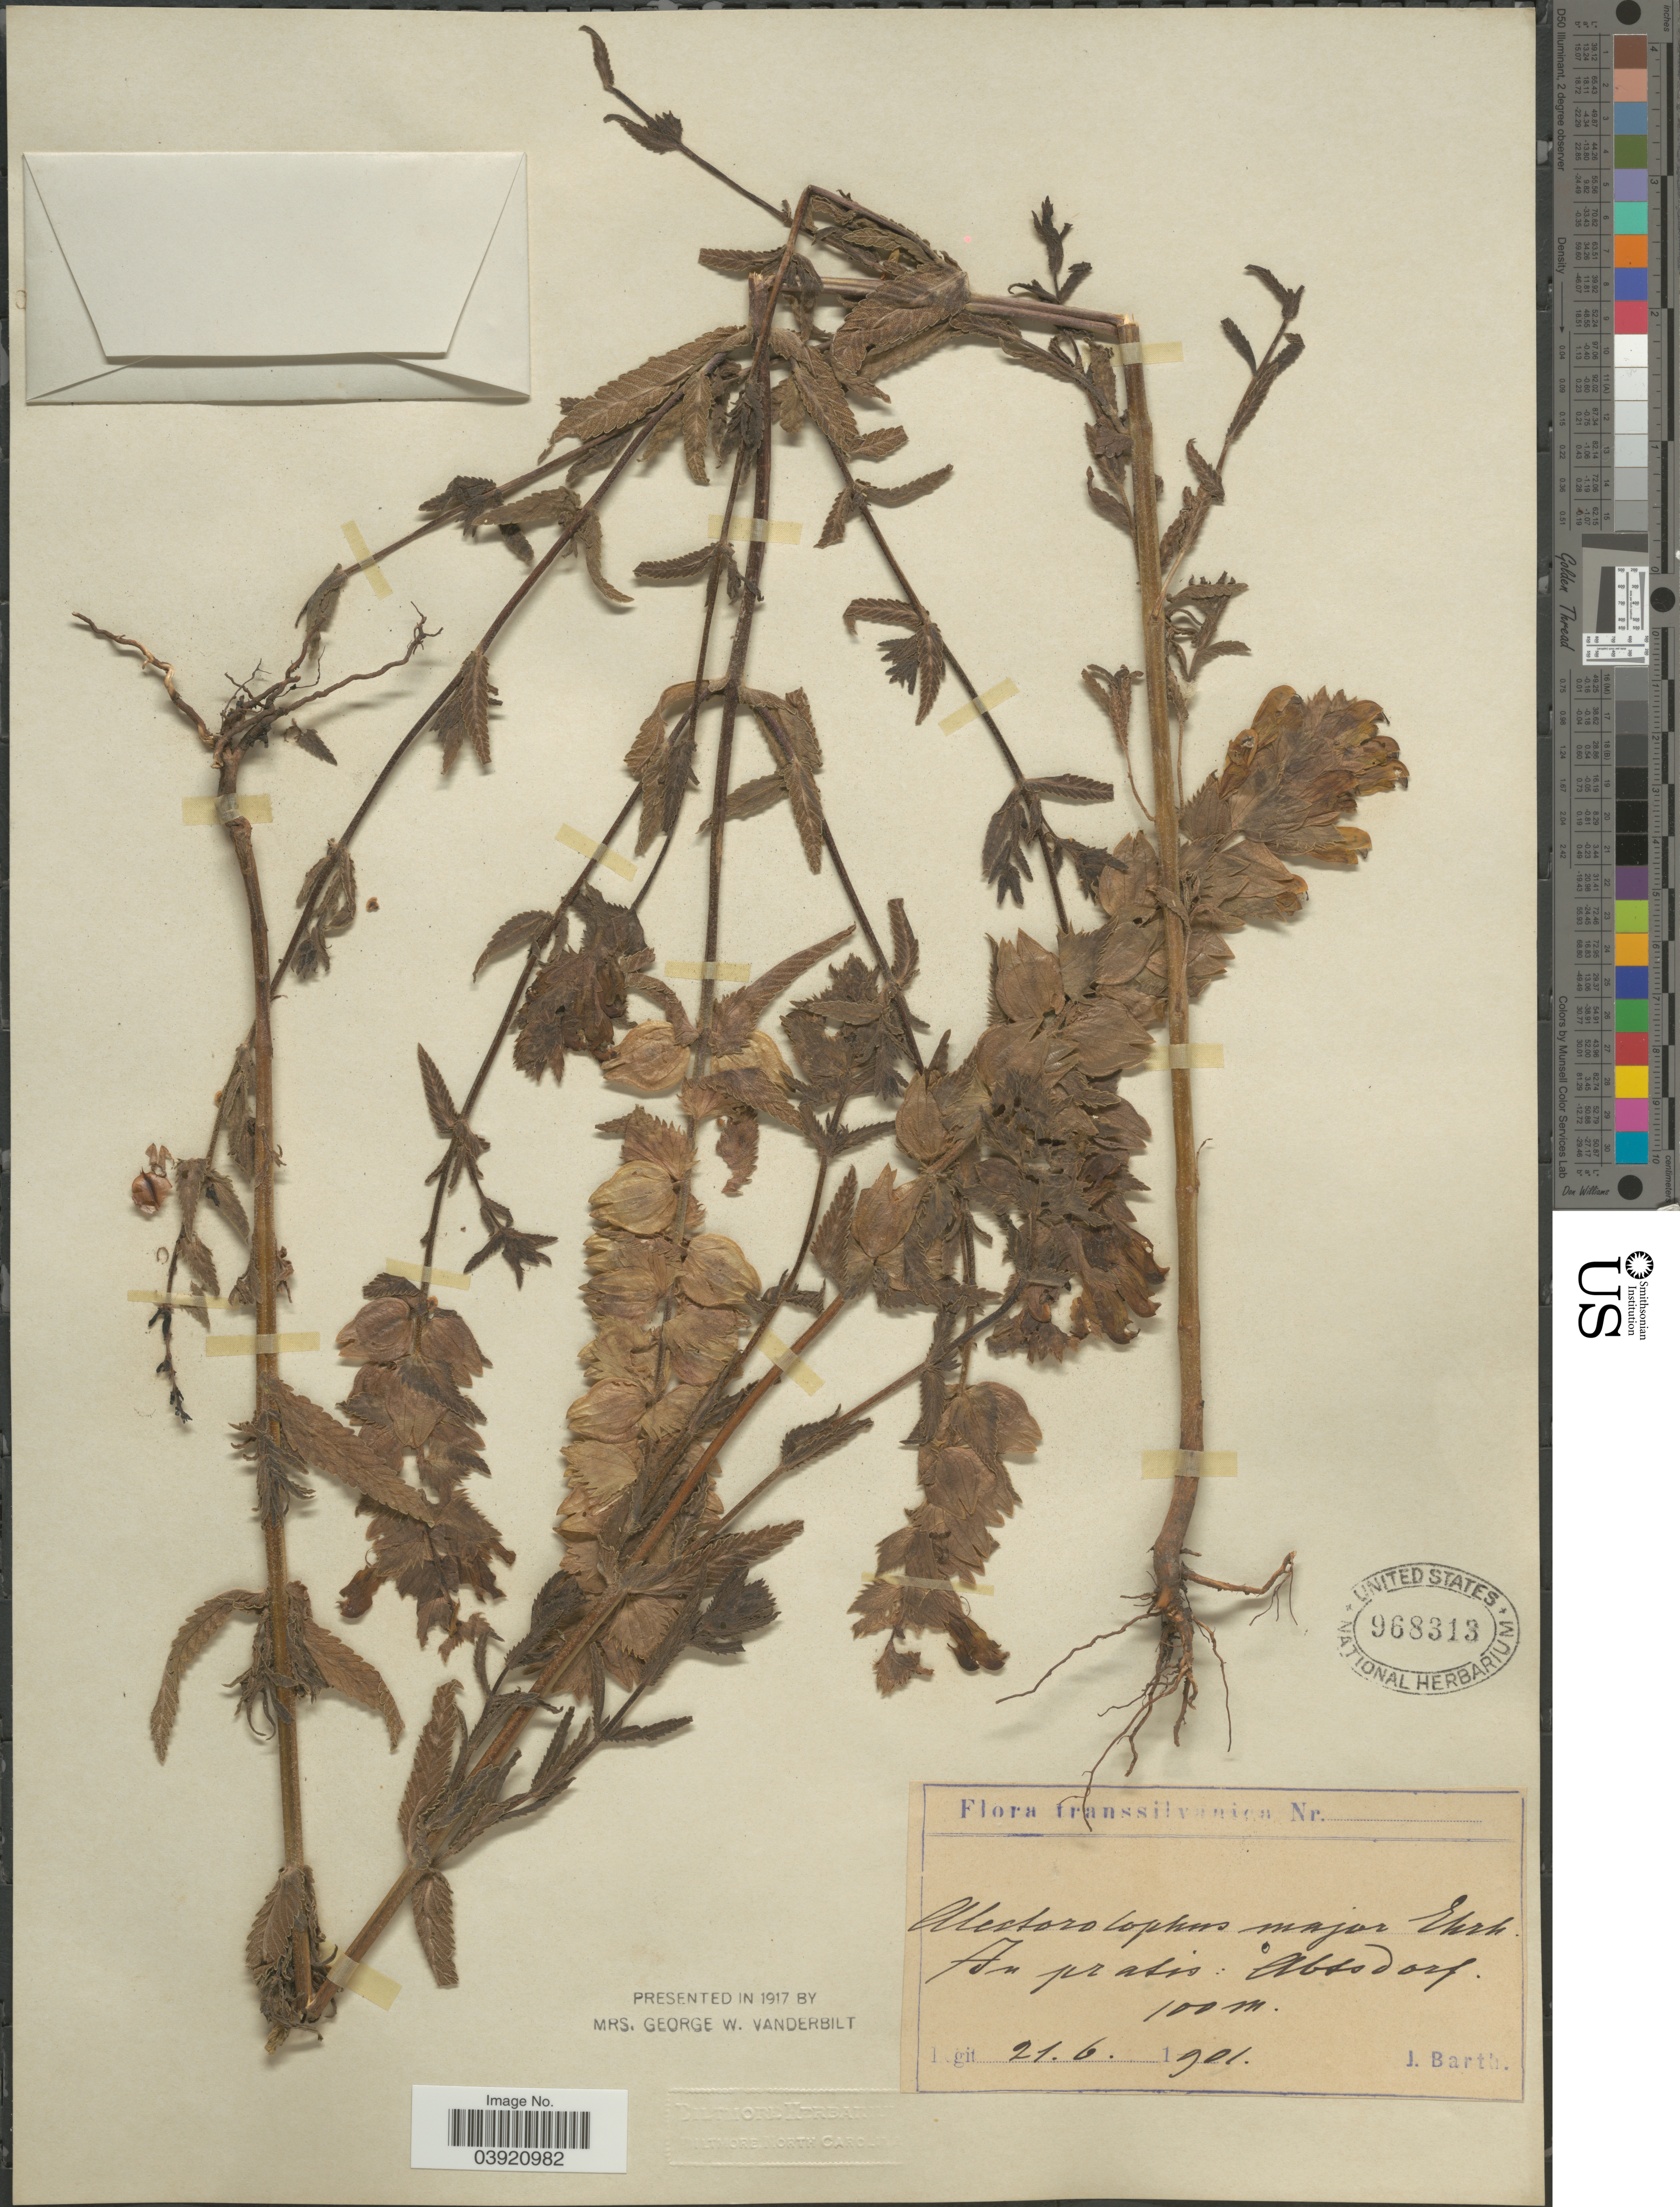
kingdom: Plantae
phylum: Tracheophyta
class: Magnoliopsida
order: Lamiales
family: Orobanchaceae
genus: Rhinanthus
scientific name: Rhinanthus major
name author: L.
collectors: J. Barth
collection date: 1901-06-21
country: Romania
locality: Transsilvanica. An pratis: Absodorf [interpreted].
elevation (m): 100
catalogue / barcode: US 968313